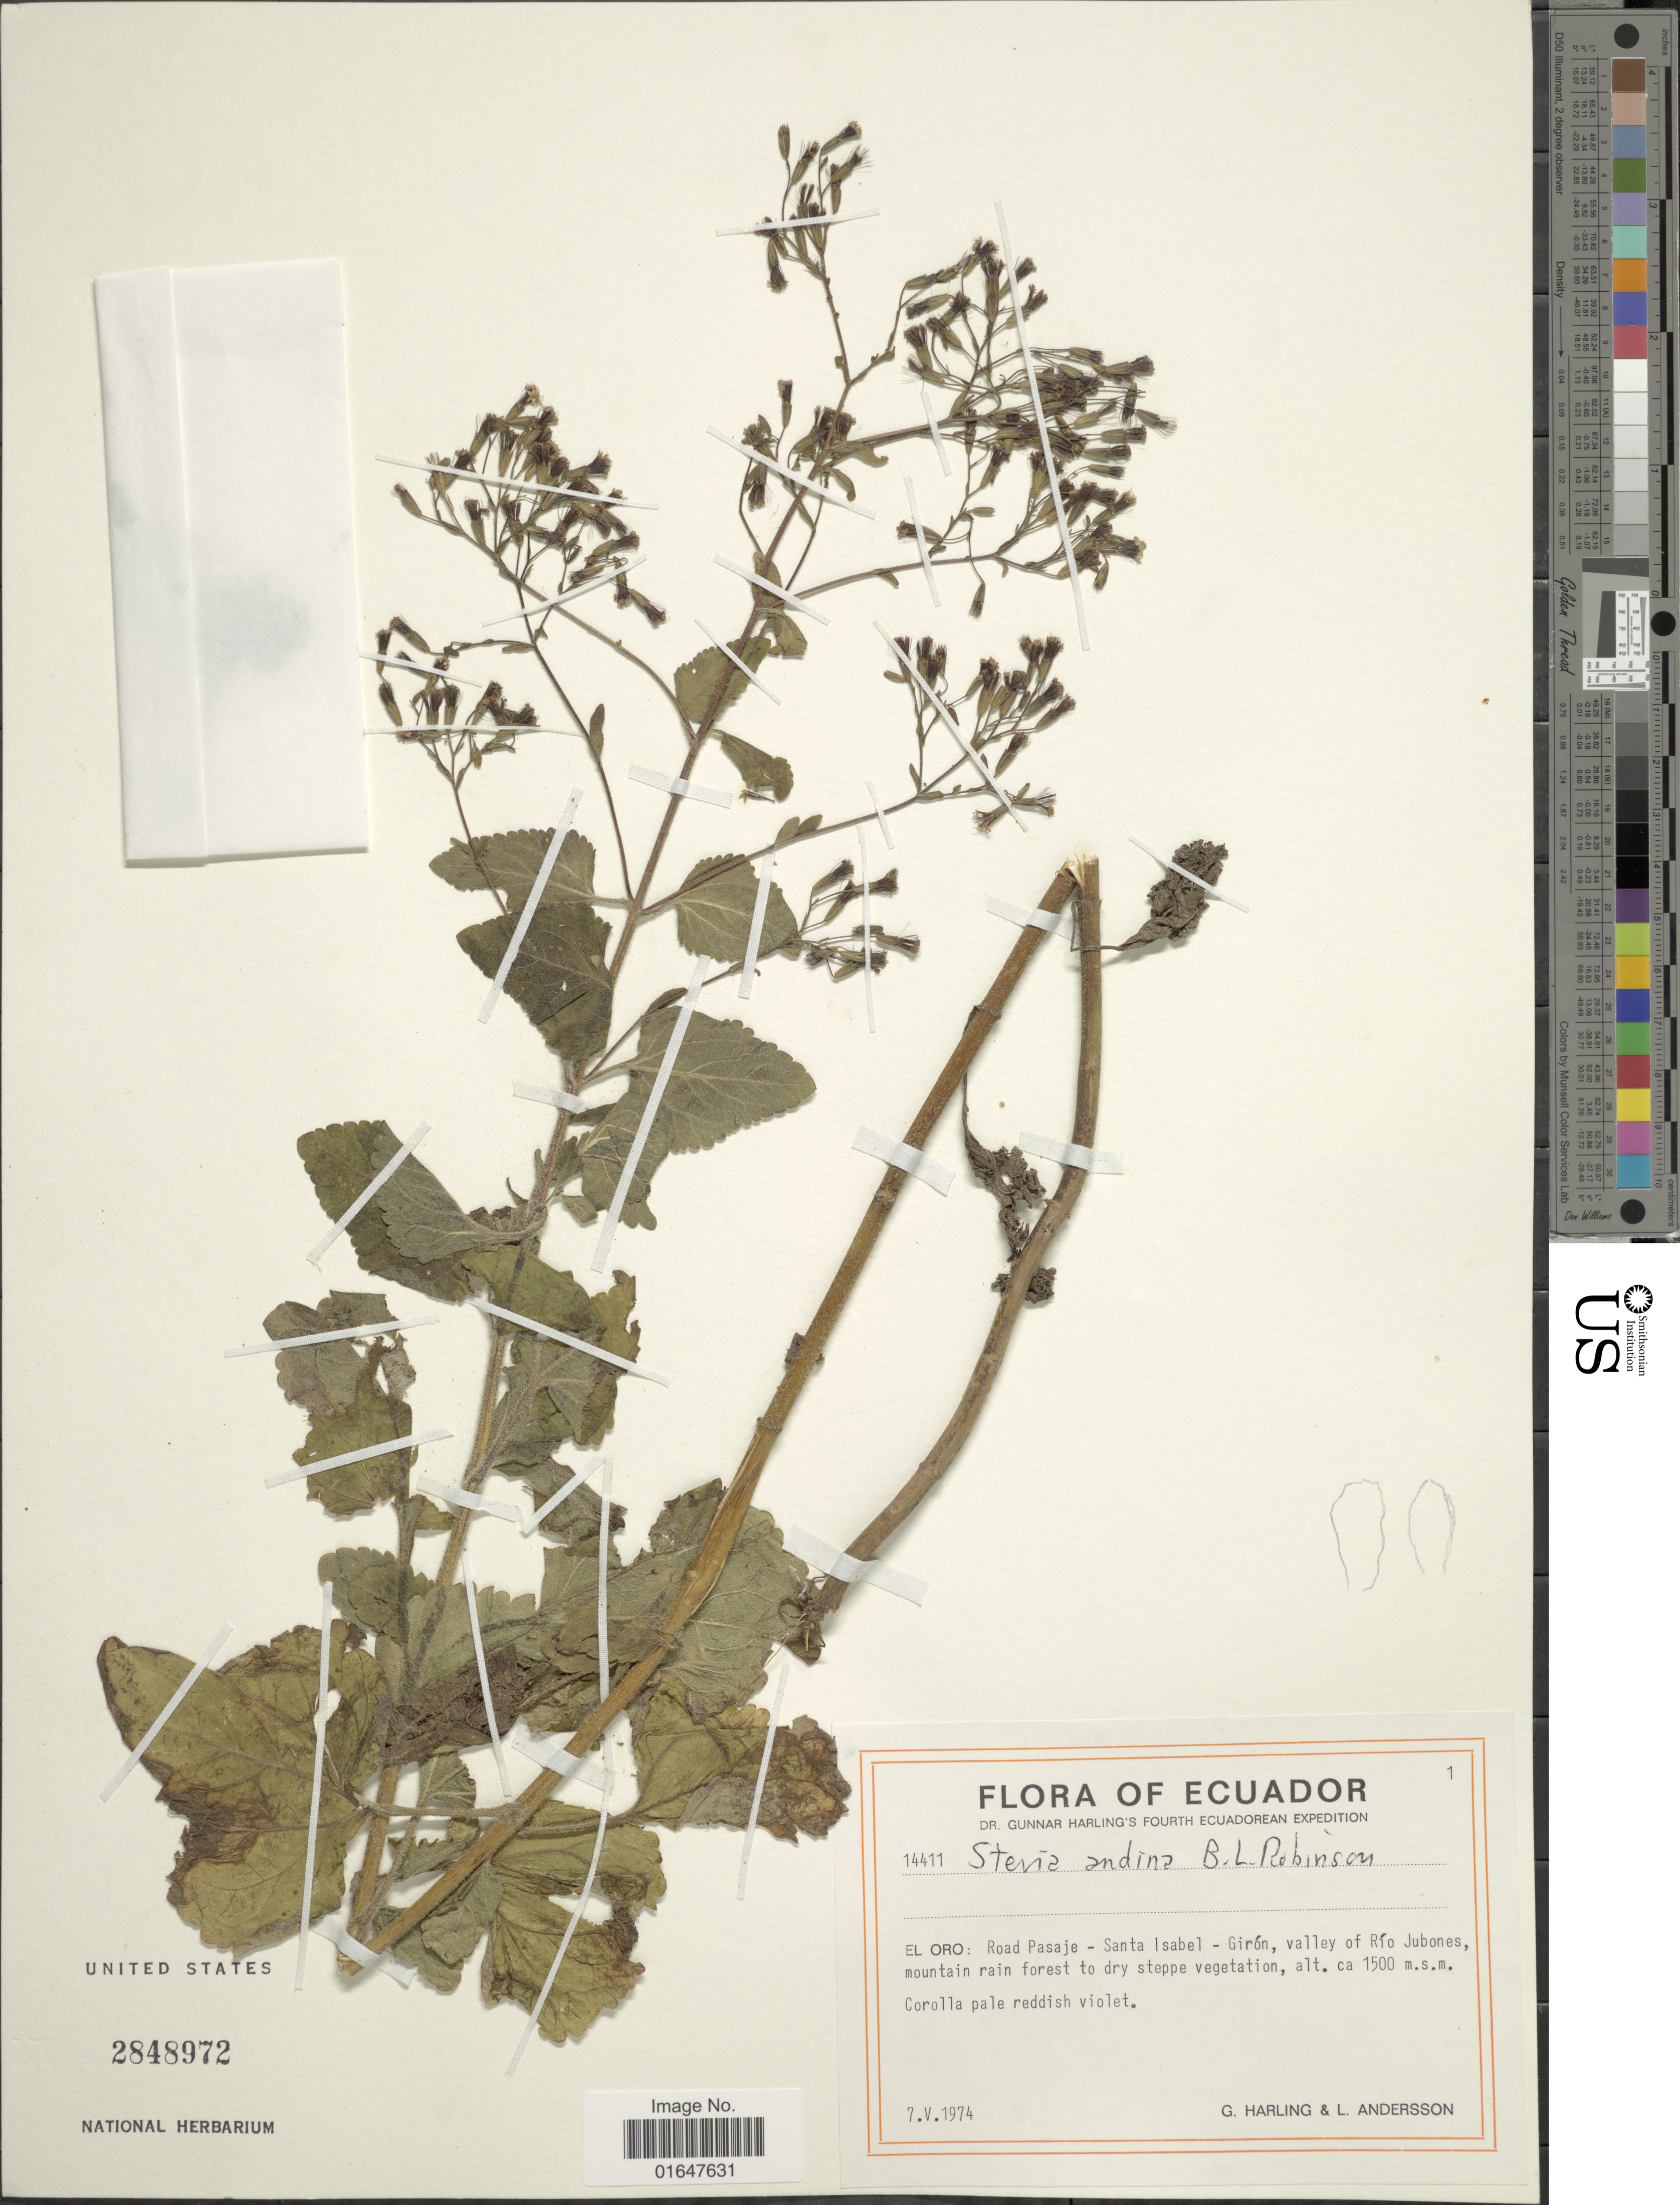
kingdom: Plantae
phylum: Tracheophyta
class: Magnoliopsida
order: Asterales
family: Asteraceae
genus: Stevia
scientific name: Stevia andina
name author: B.L. Rob.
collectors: G. Harling & L. Andersson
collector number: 14411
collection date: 1974-05-07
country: Ecuador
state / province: El Oro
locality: Road Pasaje-Santa Isabel-Giron, valley of Rio Jubones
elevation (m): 1500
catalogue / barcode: US 2848972